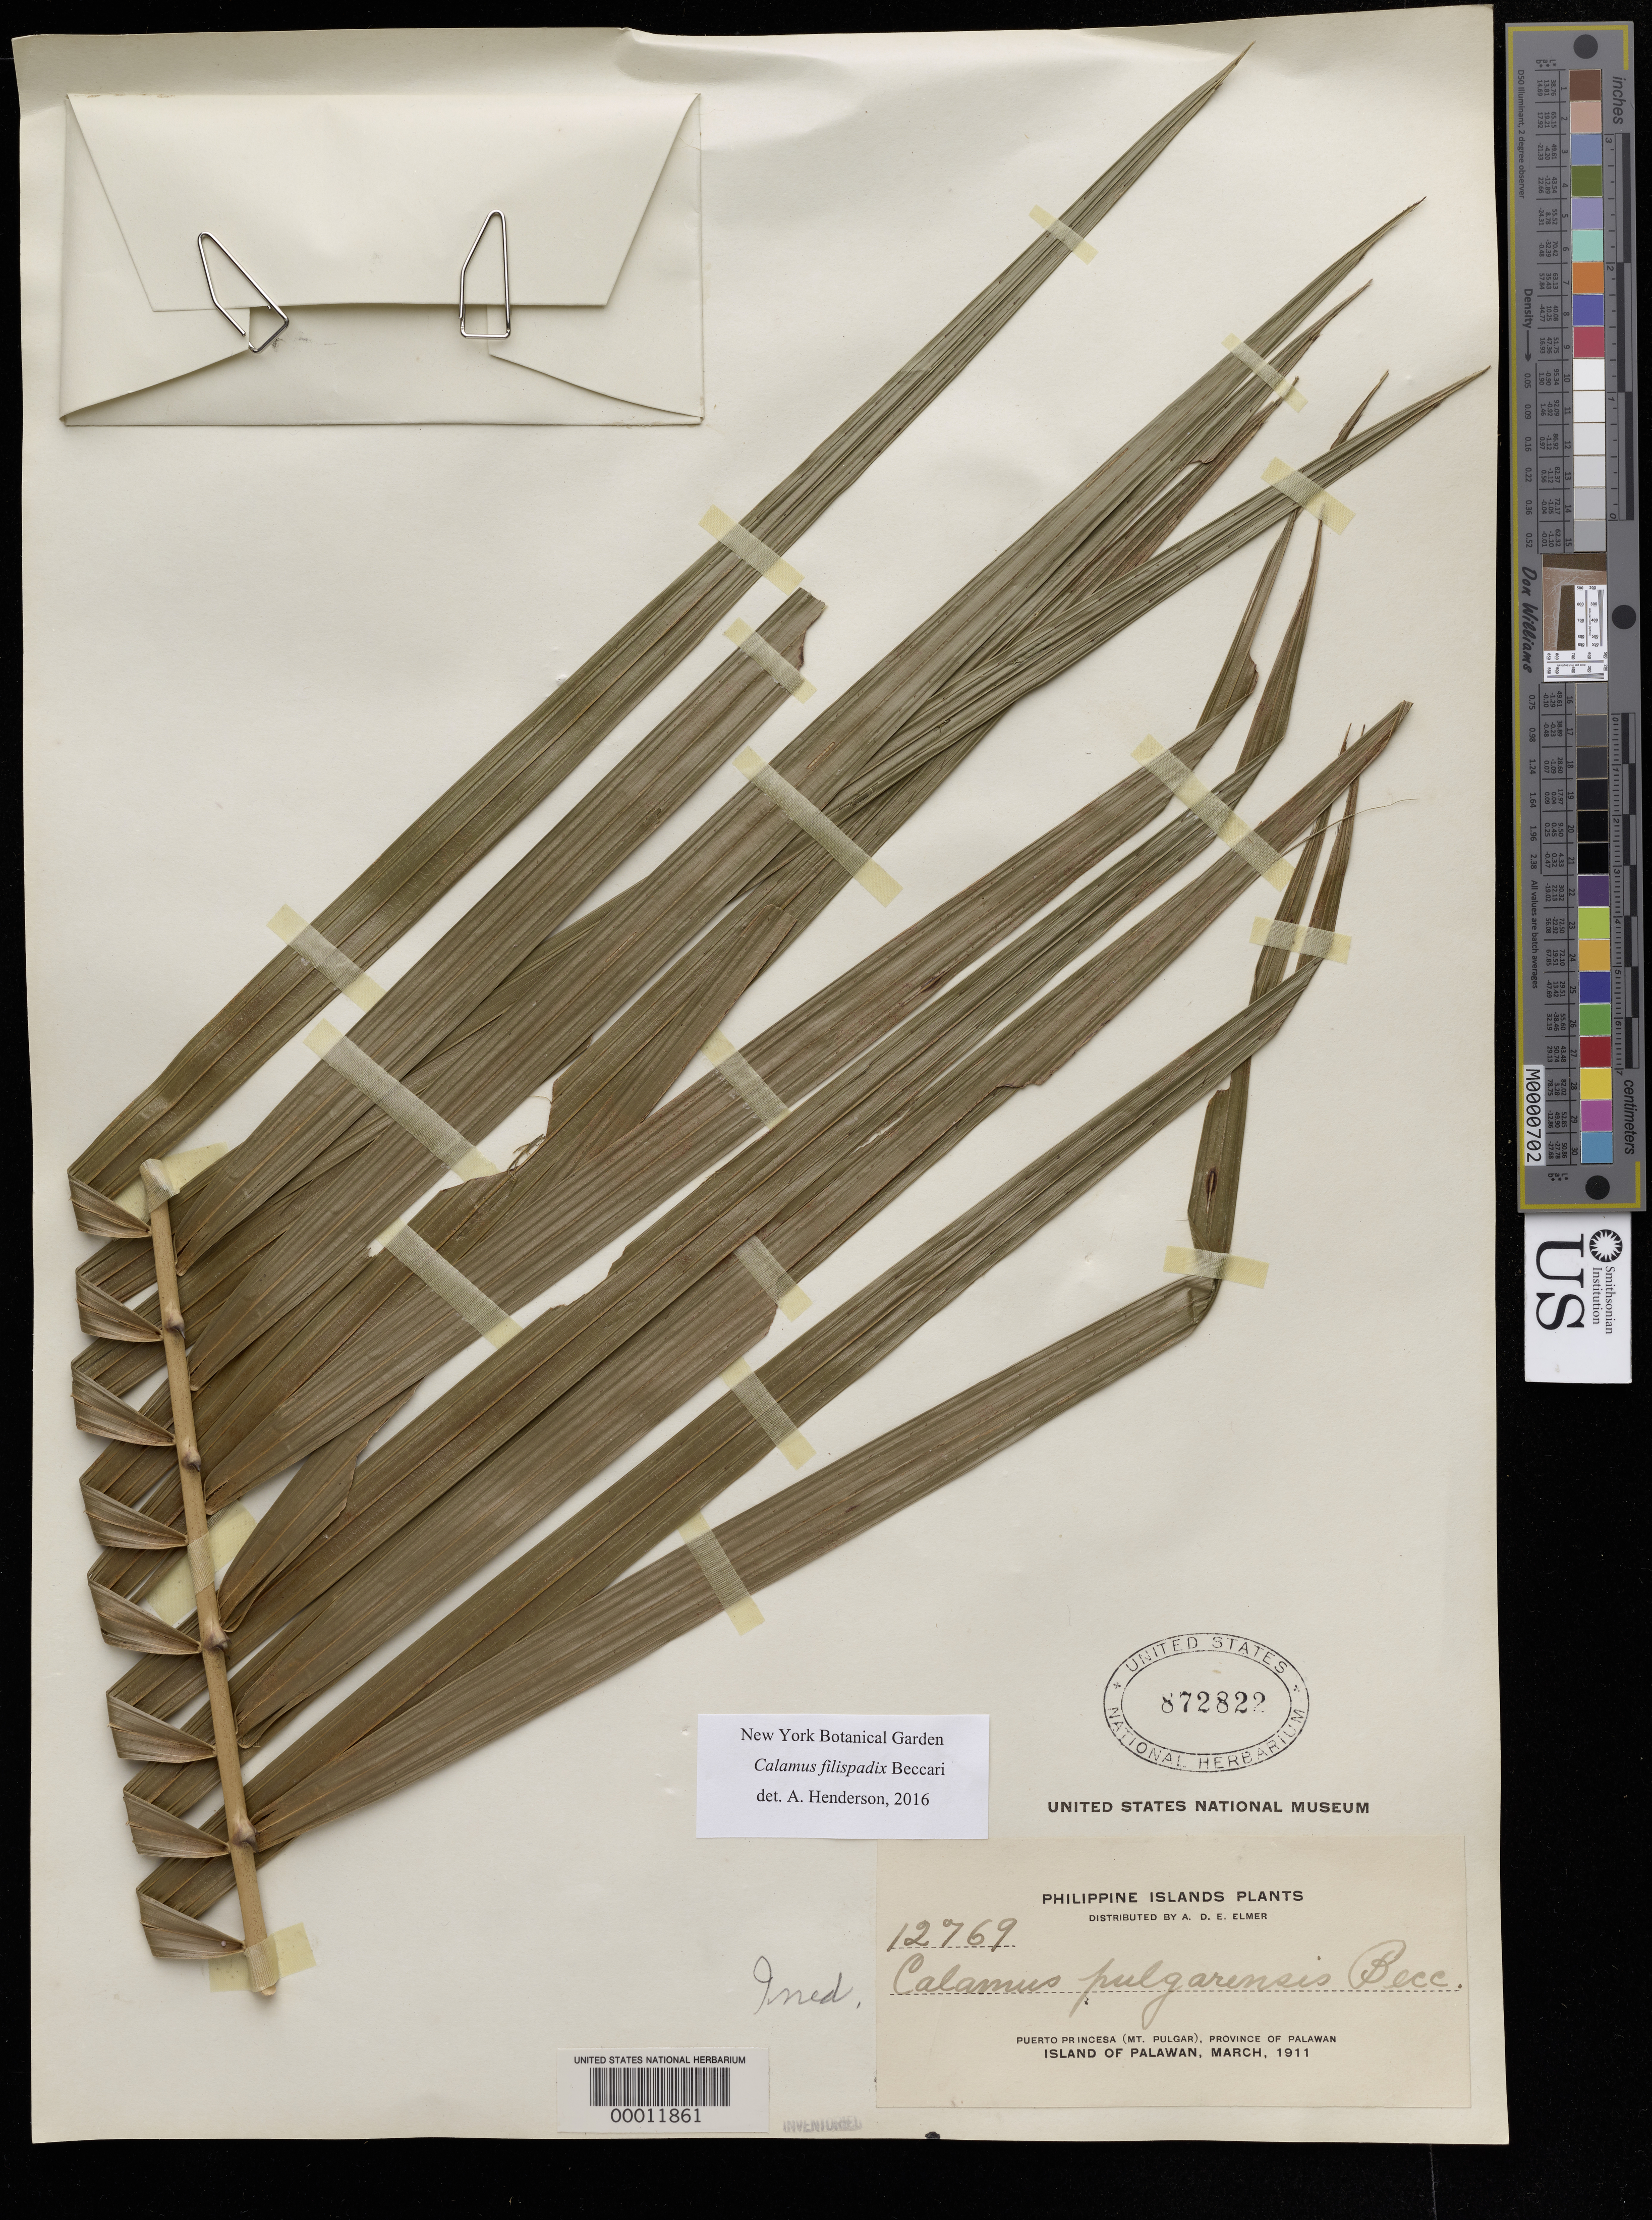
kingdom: Plantae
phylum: Tracheophyta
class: Liliopsida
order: Arecales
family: Arecaceae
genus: Calamus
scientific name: Calamus filispadix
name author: Becc.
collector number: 12769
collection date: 1911-03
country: Philippines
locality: Puerto PR Incesa (Mt. Pulgar), Province of Palawan, Island of Palawan.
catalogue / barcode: US 872822